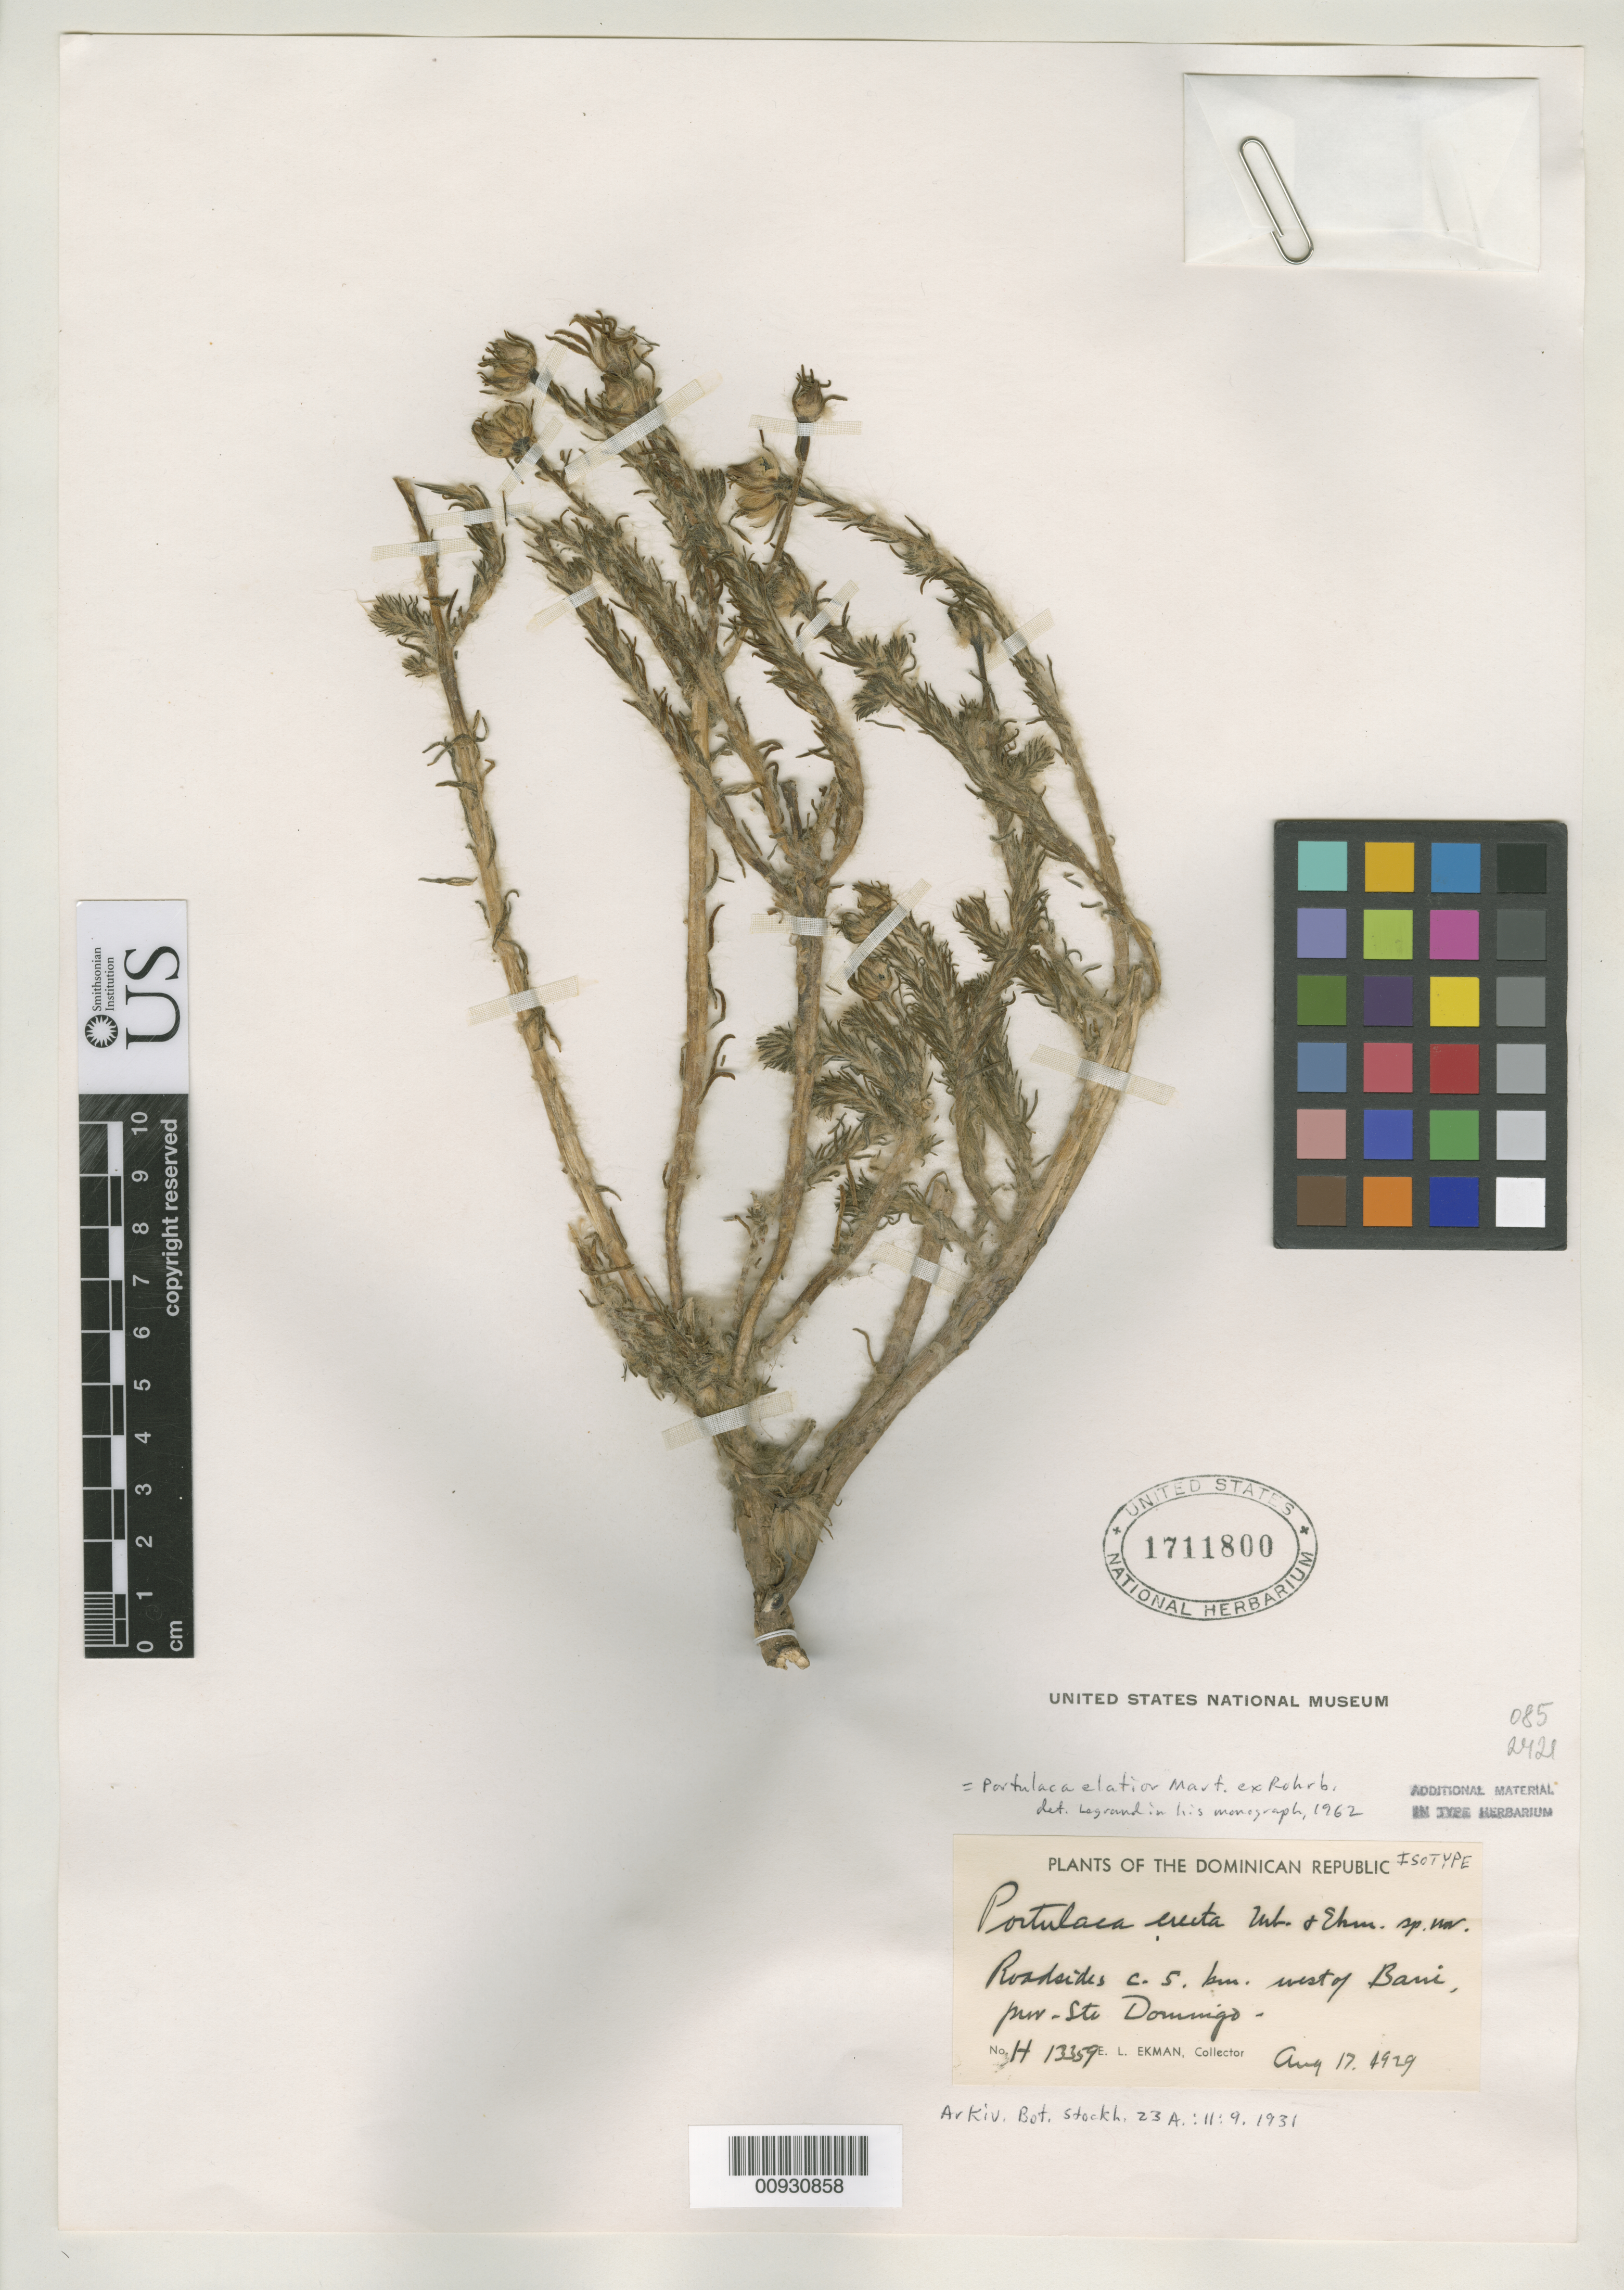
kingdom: Plantae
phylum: Tracheophyta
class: Magnoliopsida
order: Caryophyllales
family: Portulacaceae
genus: Portulaca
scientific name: Portulaca erecta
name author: Urb. & Ekman in Urb.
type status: Isotype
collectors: E. L. Ekman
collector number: H 13359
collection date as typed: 17 Aug 1929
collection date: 1929-08-17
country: Dominican Republic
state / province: Distrito Nacional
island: Hispaniola Island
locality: Santo Domingo, about 5 km west of Bani.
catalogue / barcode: US 1711800